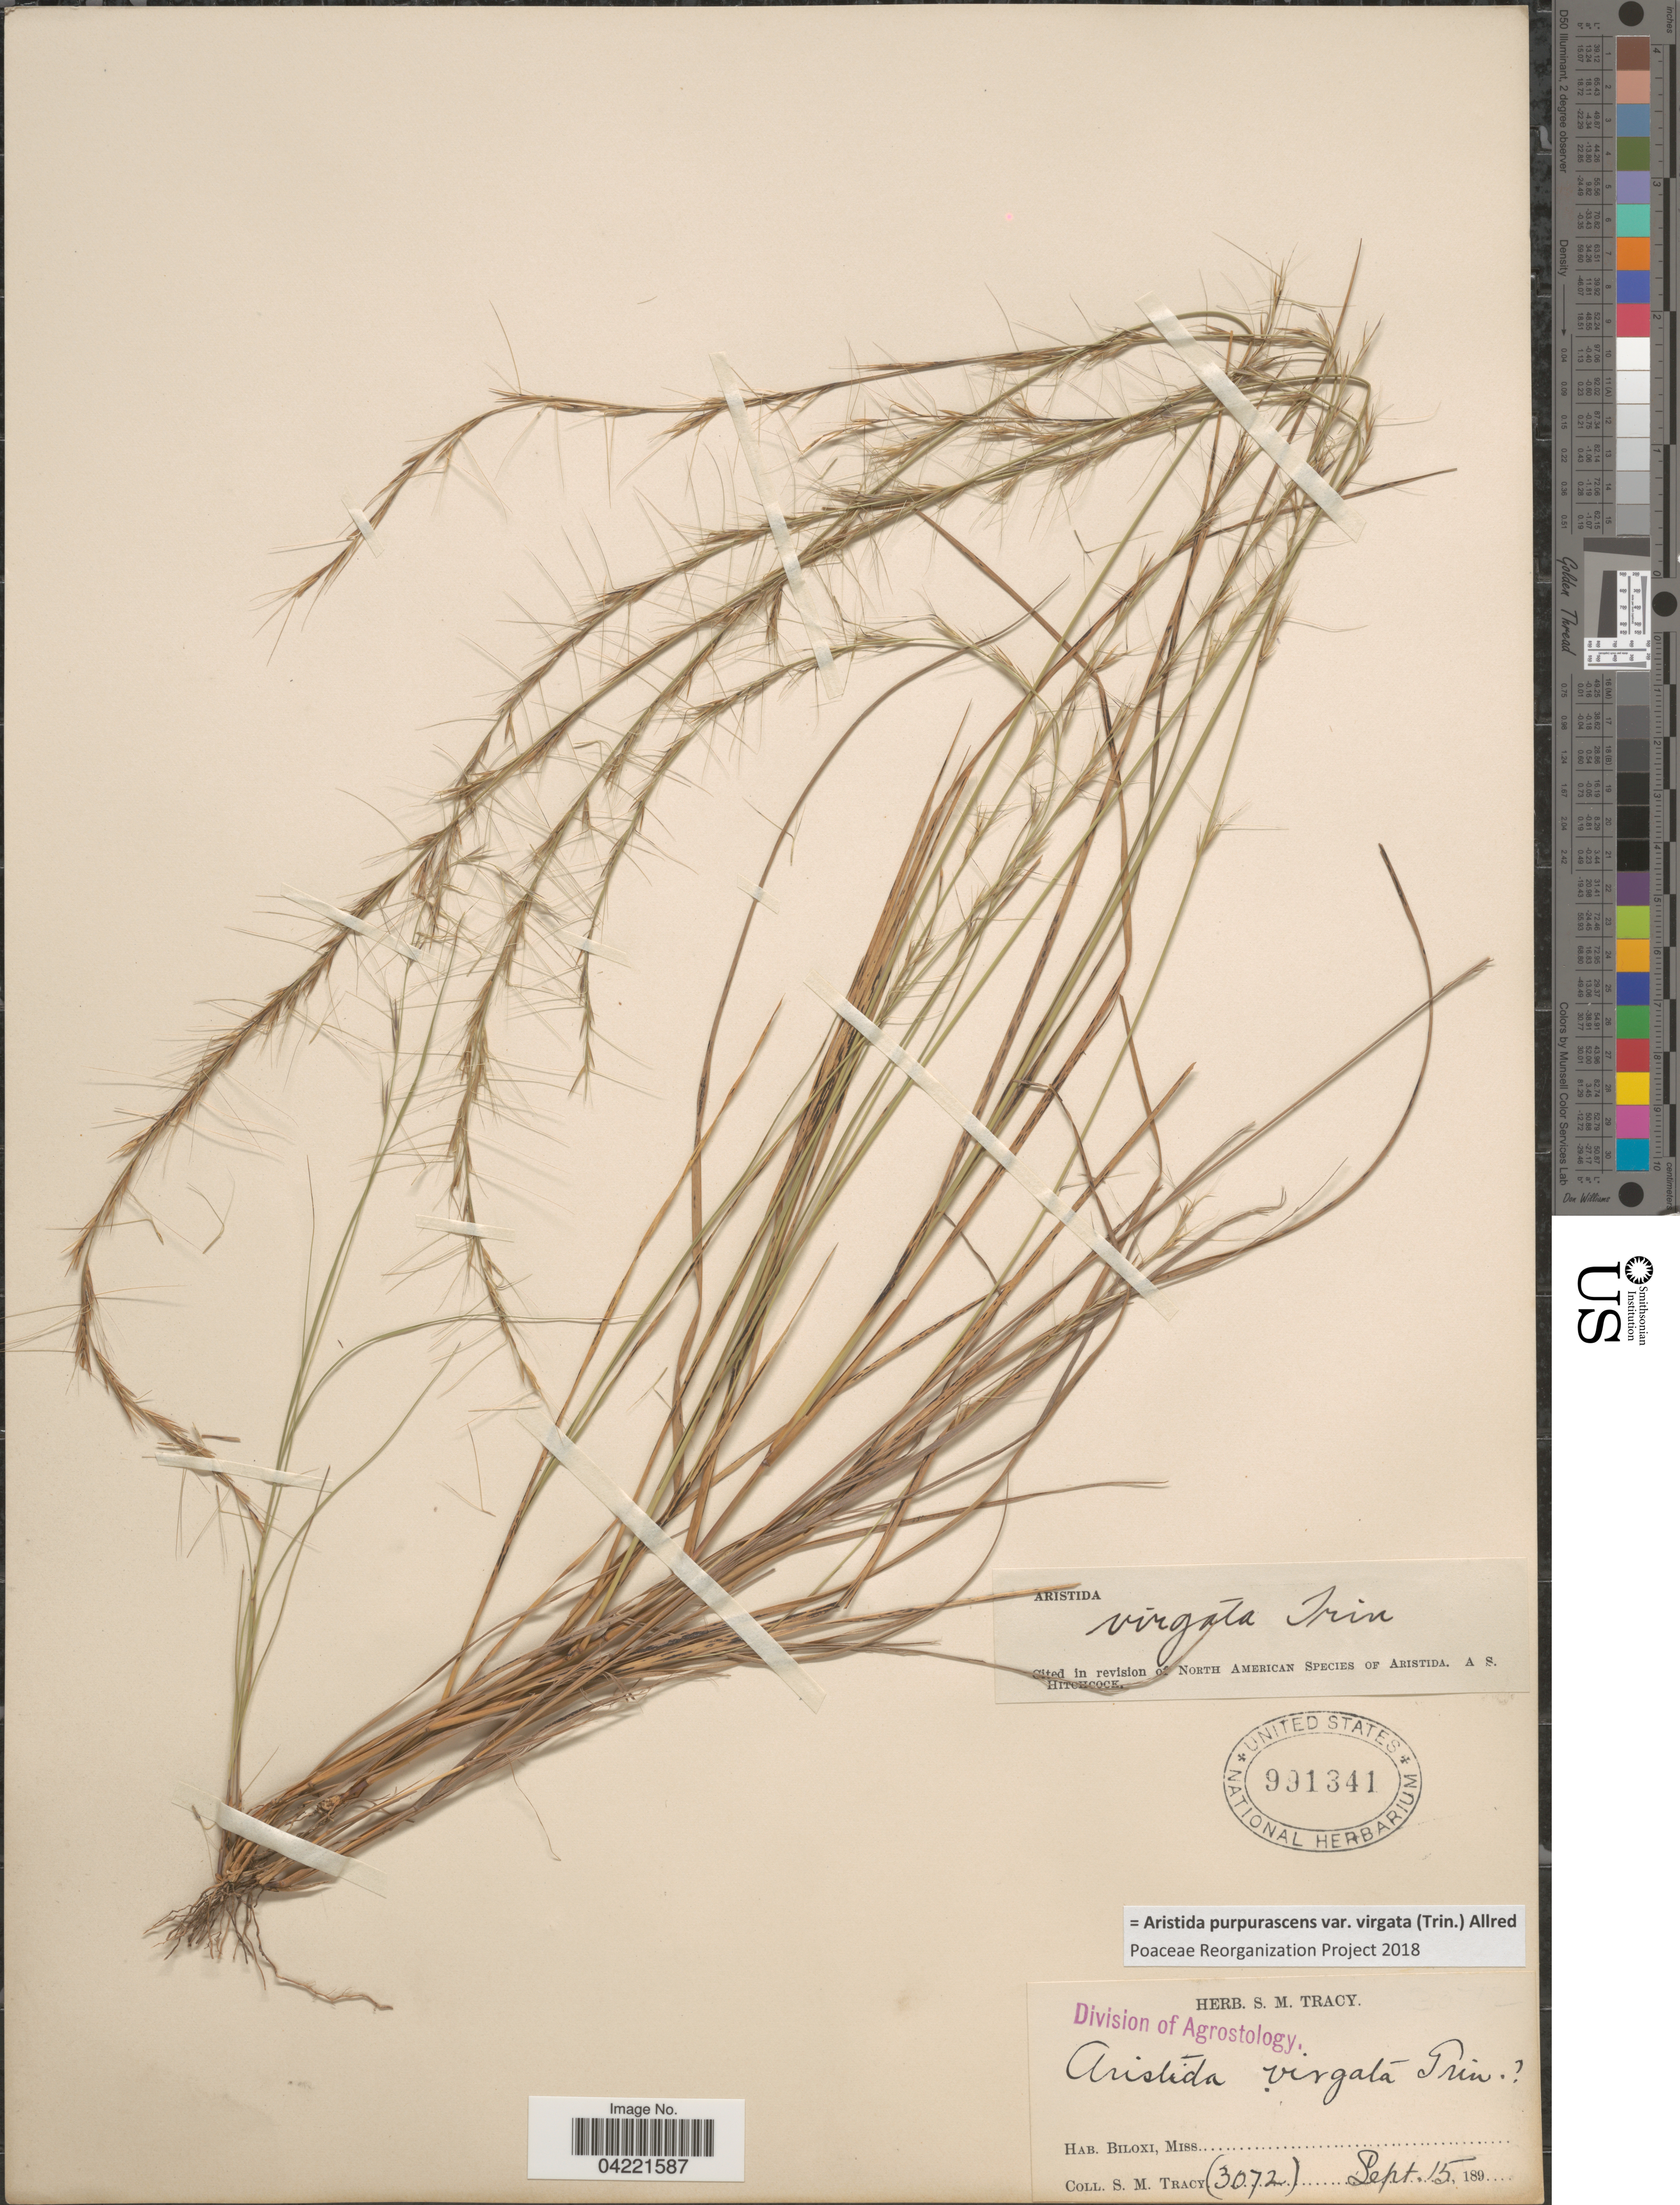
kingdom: Plantae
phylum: Tracheophyta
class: Liliopsida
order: Poales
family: Poaceae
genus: Aristida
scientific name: Aristida purpurascens var. virgata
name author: (Trin.) Allred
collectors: S. M. Tracy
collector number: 3072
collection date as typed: Sept. 15, 189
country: United States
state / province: Mississippi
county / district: Harrison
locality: Biloxi.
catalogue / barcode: US 991341